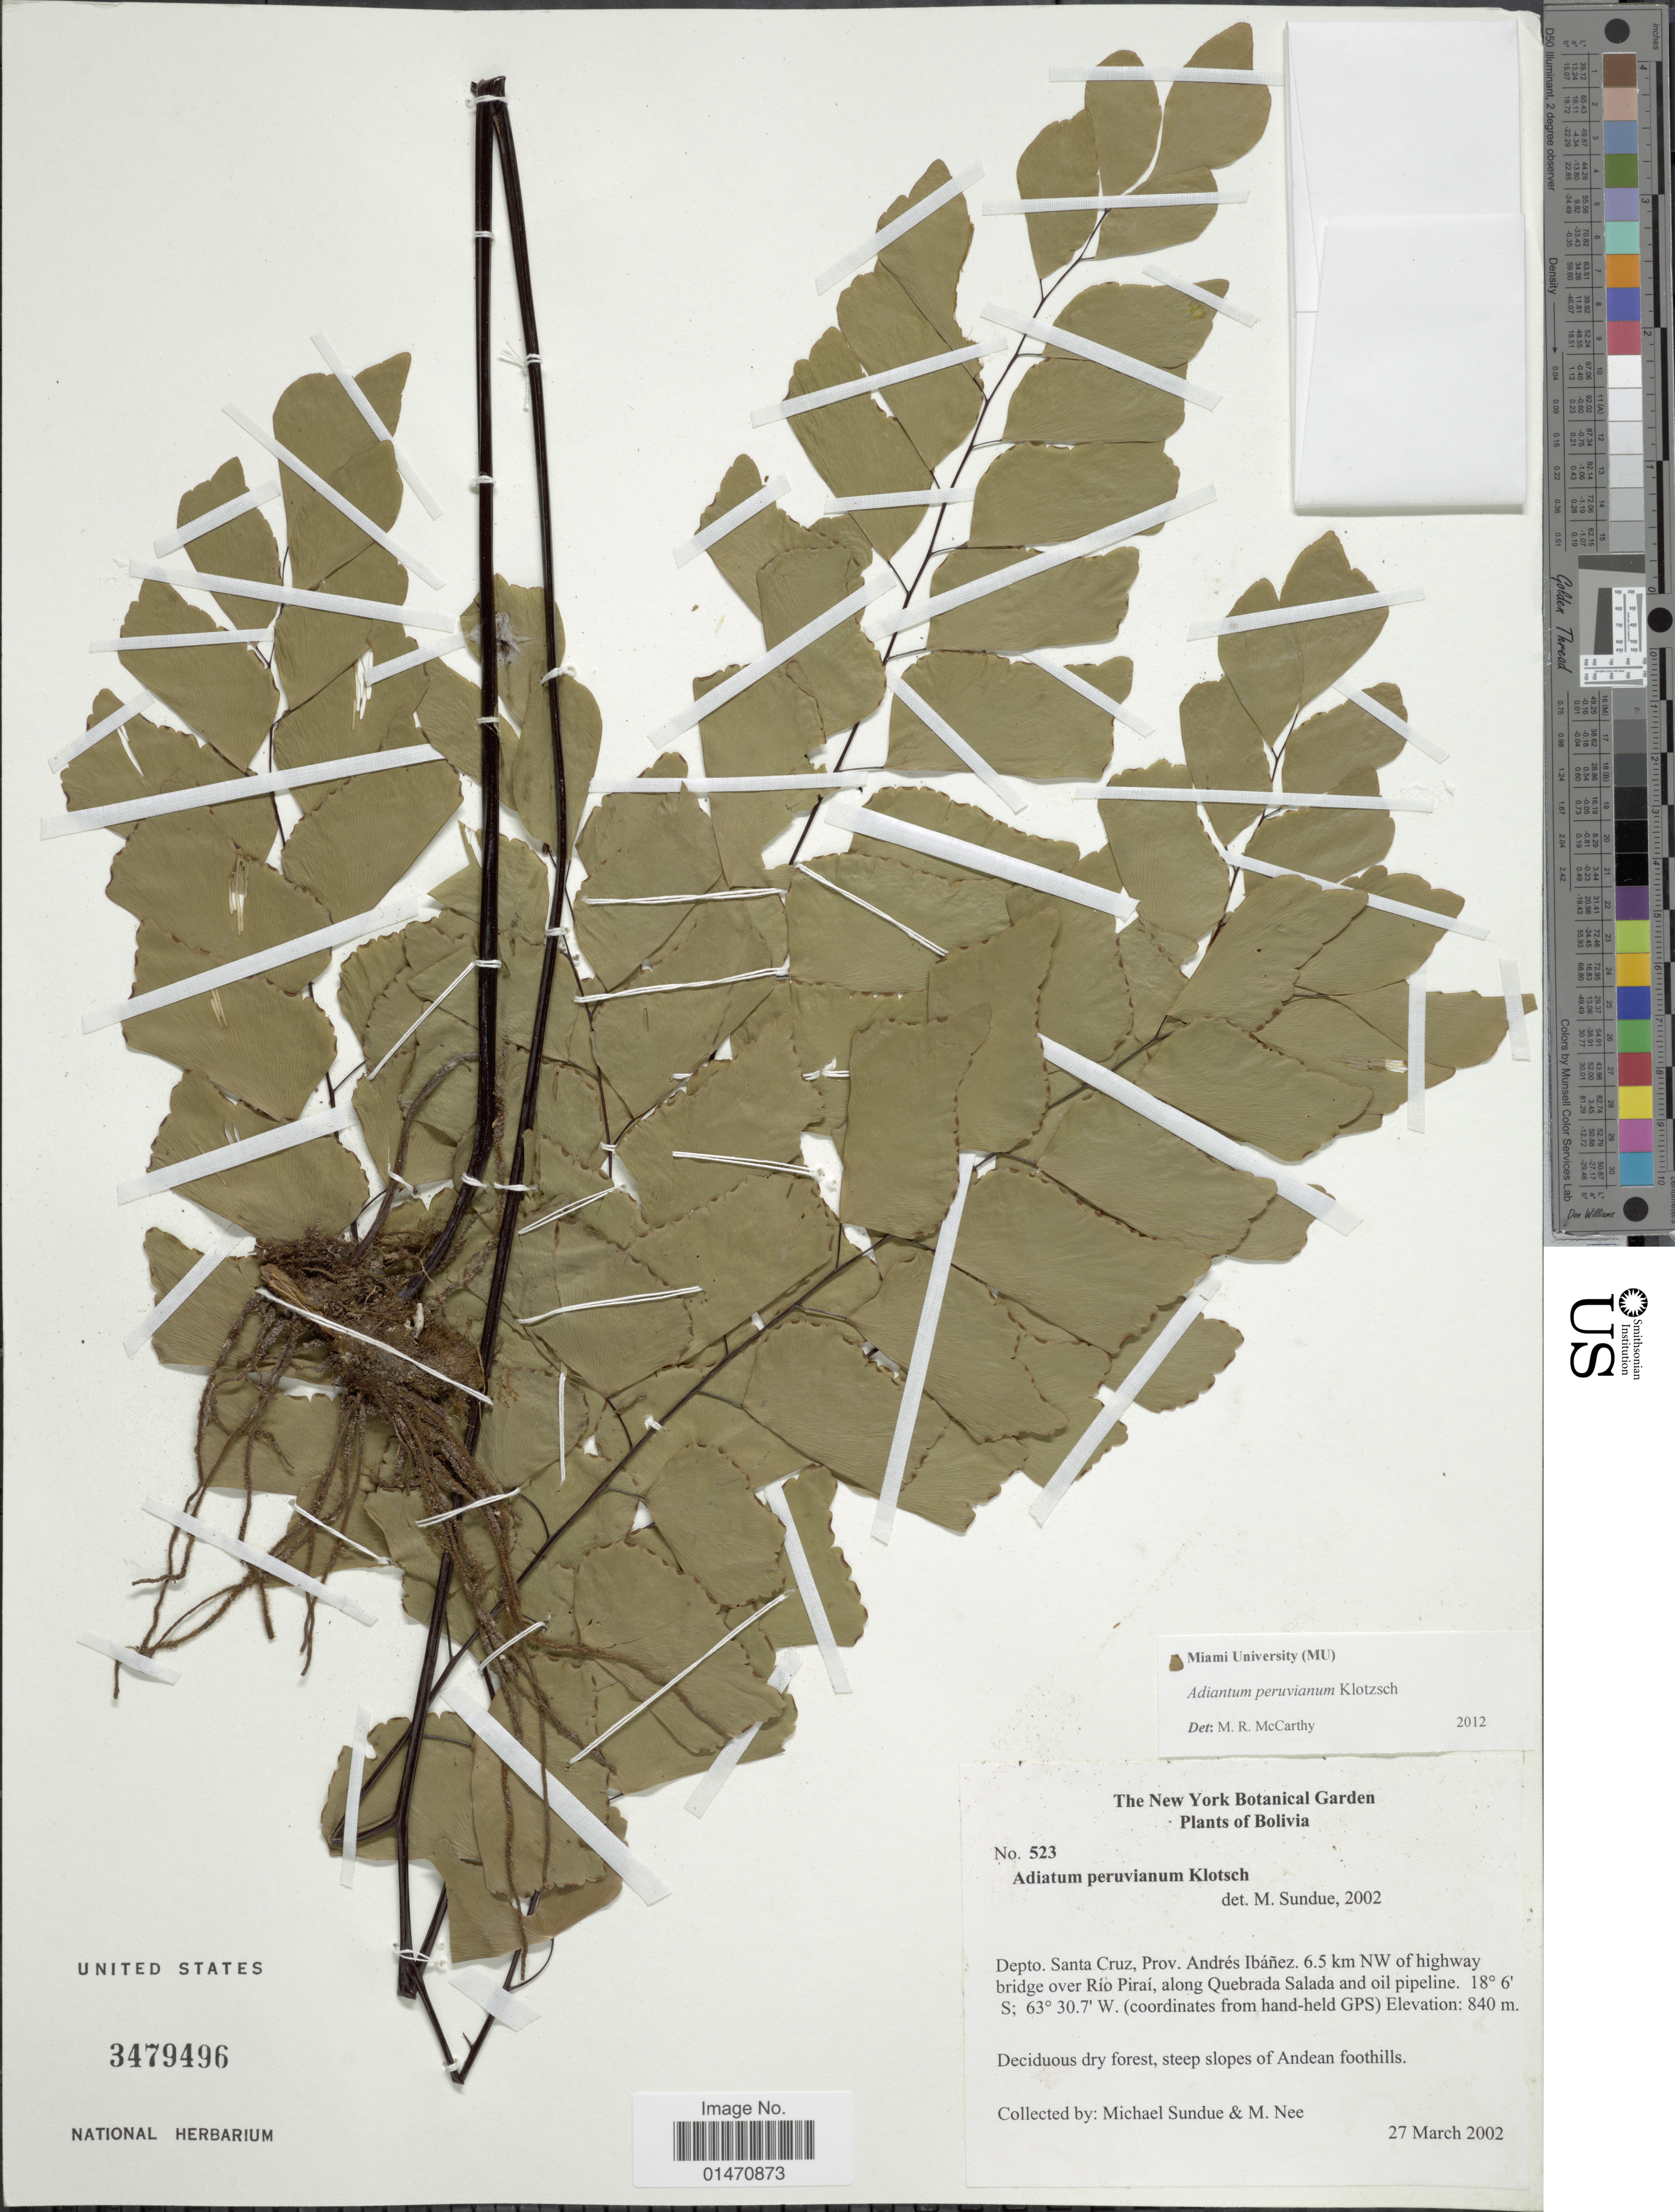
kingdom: Plantae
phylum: Tracheophyta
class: Polypodiopsida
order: Polypodiales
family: Pteridaceae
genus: Adiantum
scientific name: Adiantum peruvianum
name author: Klotzsch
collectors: M. Sundue & M. Nee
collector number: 523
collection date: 2002-03-27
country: Bolivia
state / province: Santa Cruz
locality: Depto. Santa Cruz, prov. Andres Ibanez 6.5 km NW of highway bridge over Rio Pirai, along Quebrada Salada and Oil Pipeline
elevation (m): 840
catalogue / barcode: US 3479496